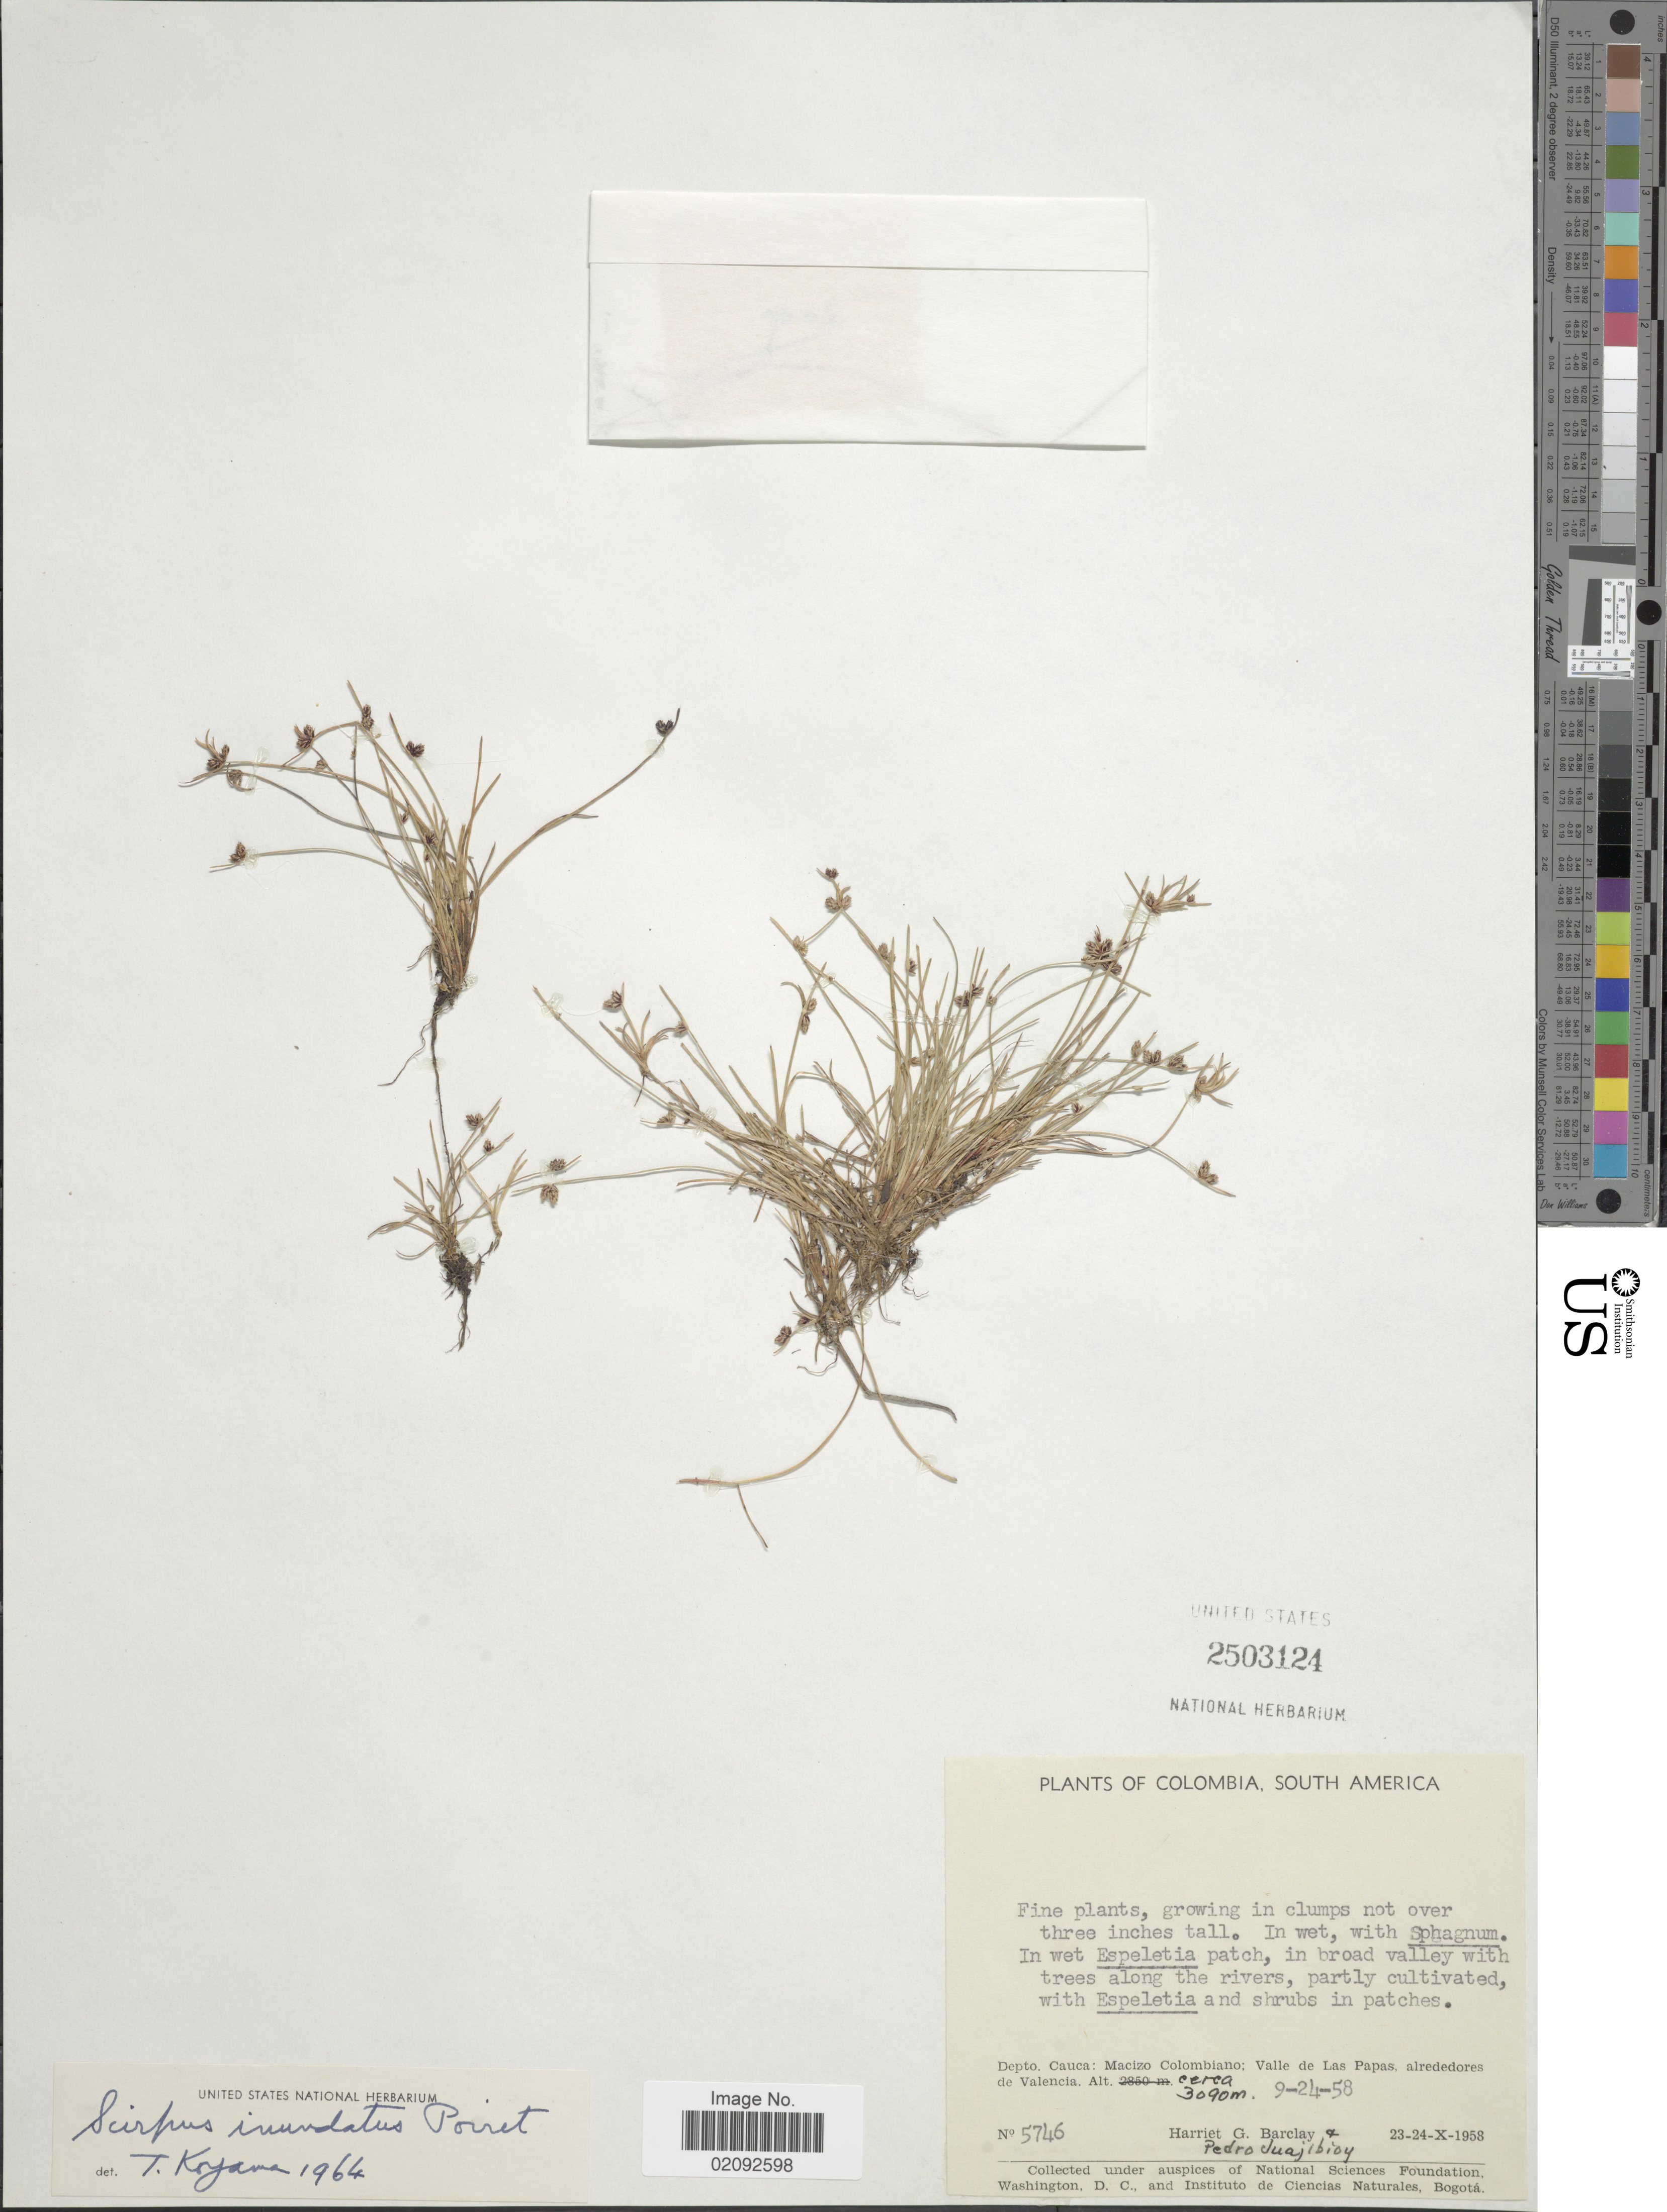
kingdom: Plantae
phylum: Tracheophyta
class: Liliopsida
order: Poales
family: Cyperaceae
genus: Isolepis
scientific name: Isolepis nigricans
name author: Kunth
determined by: Strong, Mark T., (BOT), Smithsonian Institution - National Museum of Natural History (UNITED STATES)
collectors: H. G. Barclay & P. Juajibioy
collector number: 5746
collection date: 1958-10-23/1958-10-24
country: Colombia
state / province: Cauca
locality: South America, in clumps not over three inches, in broad valley with trees along the rivers, Macizo Colombiano: Valle de las Papas, alrededores de Valencia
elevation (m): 3090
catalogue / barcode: US 2503124